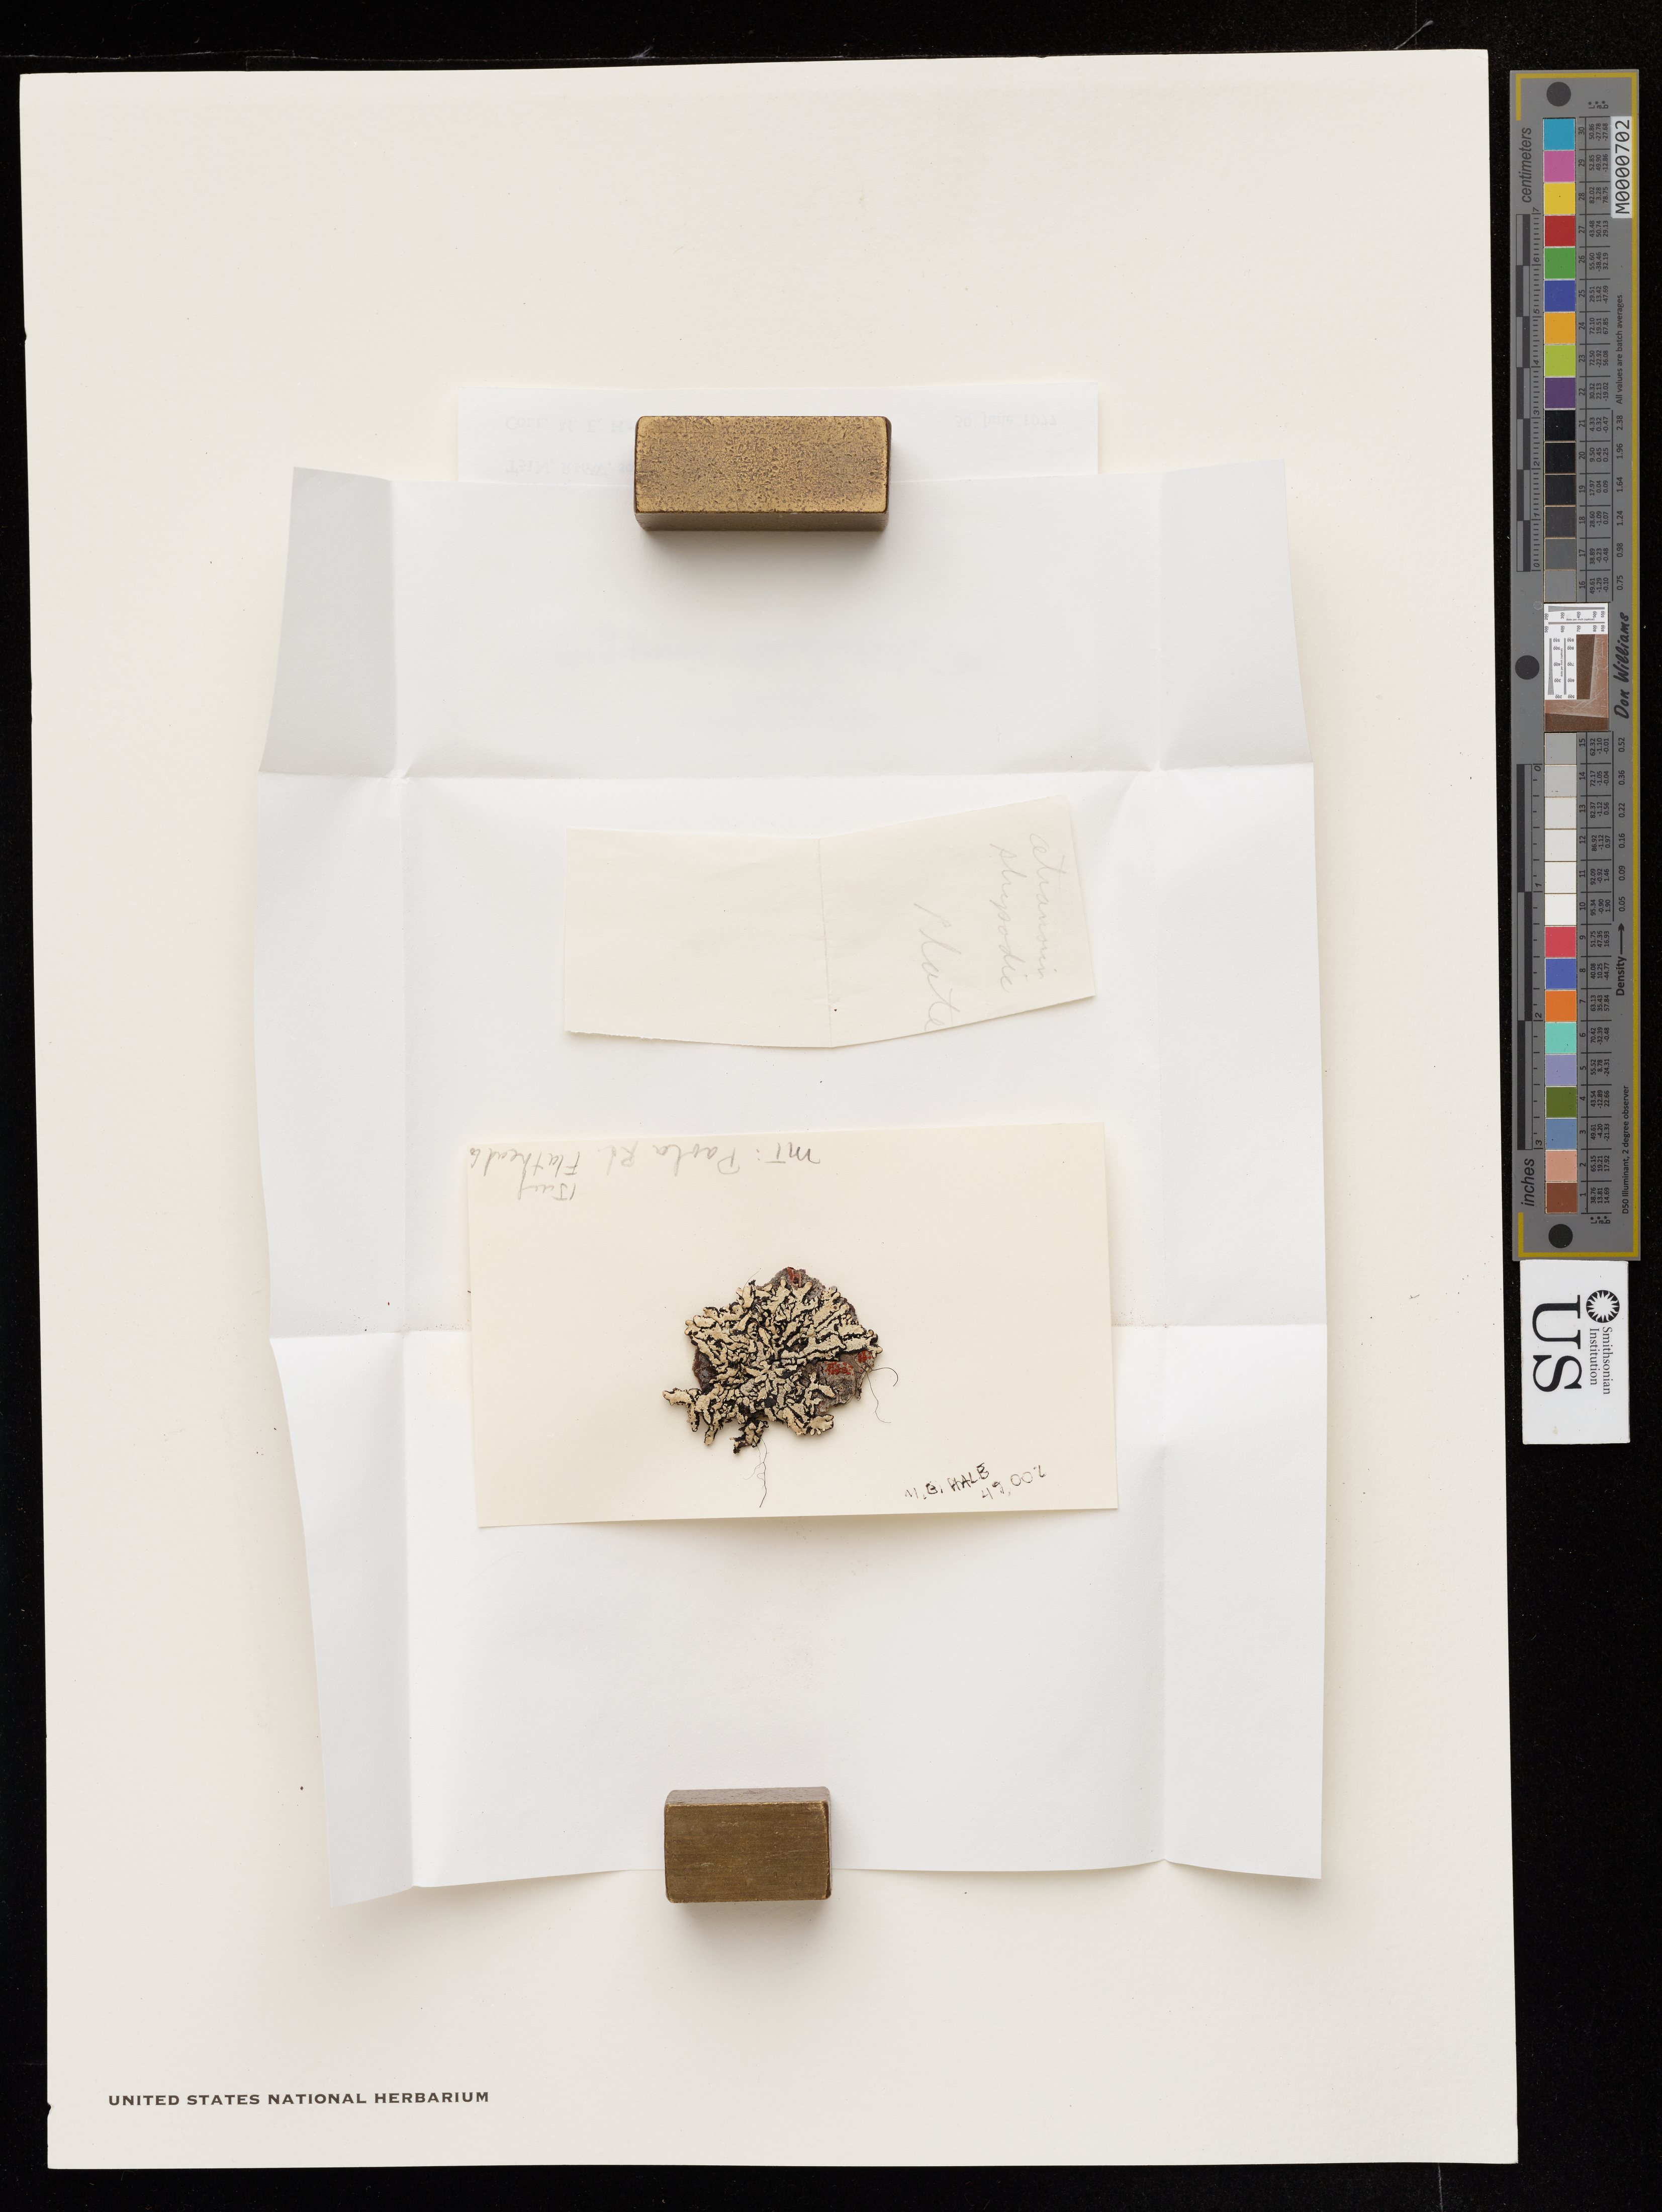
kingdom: Fungi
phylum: Ascomycota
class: Lecanoromycetes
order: Lecanorales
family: Parmeliaceae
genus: Hypogymnia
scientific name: Hypogymnia occidentalis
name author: L.H. Pike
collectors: M. Hale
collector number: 49002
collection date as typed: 30 Jun 1977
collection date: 1977-06-30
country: United States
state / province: Montana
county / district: Flathead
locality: Poala creek area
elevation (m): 0